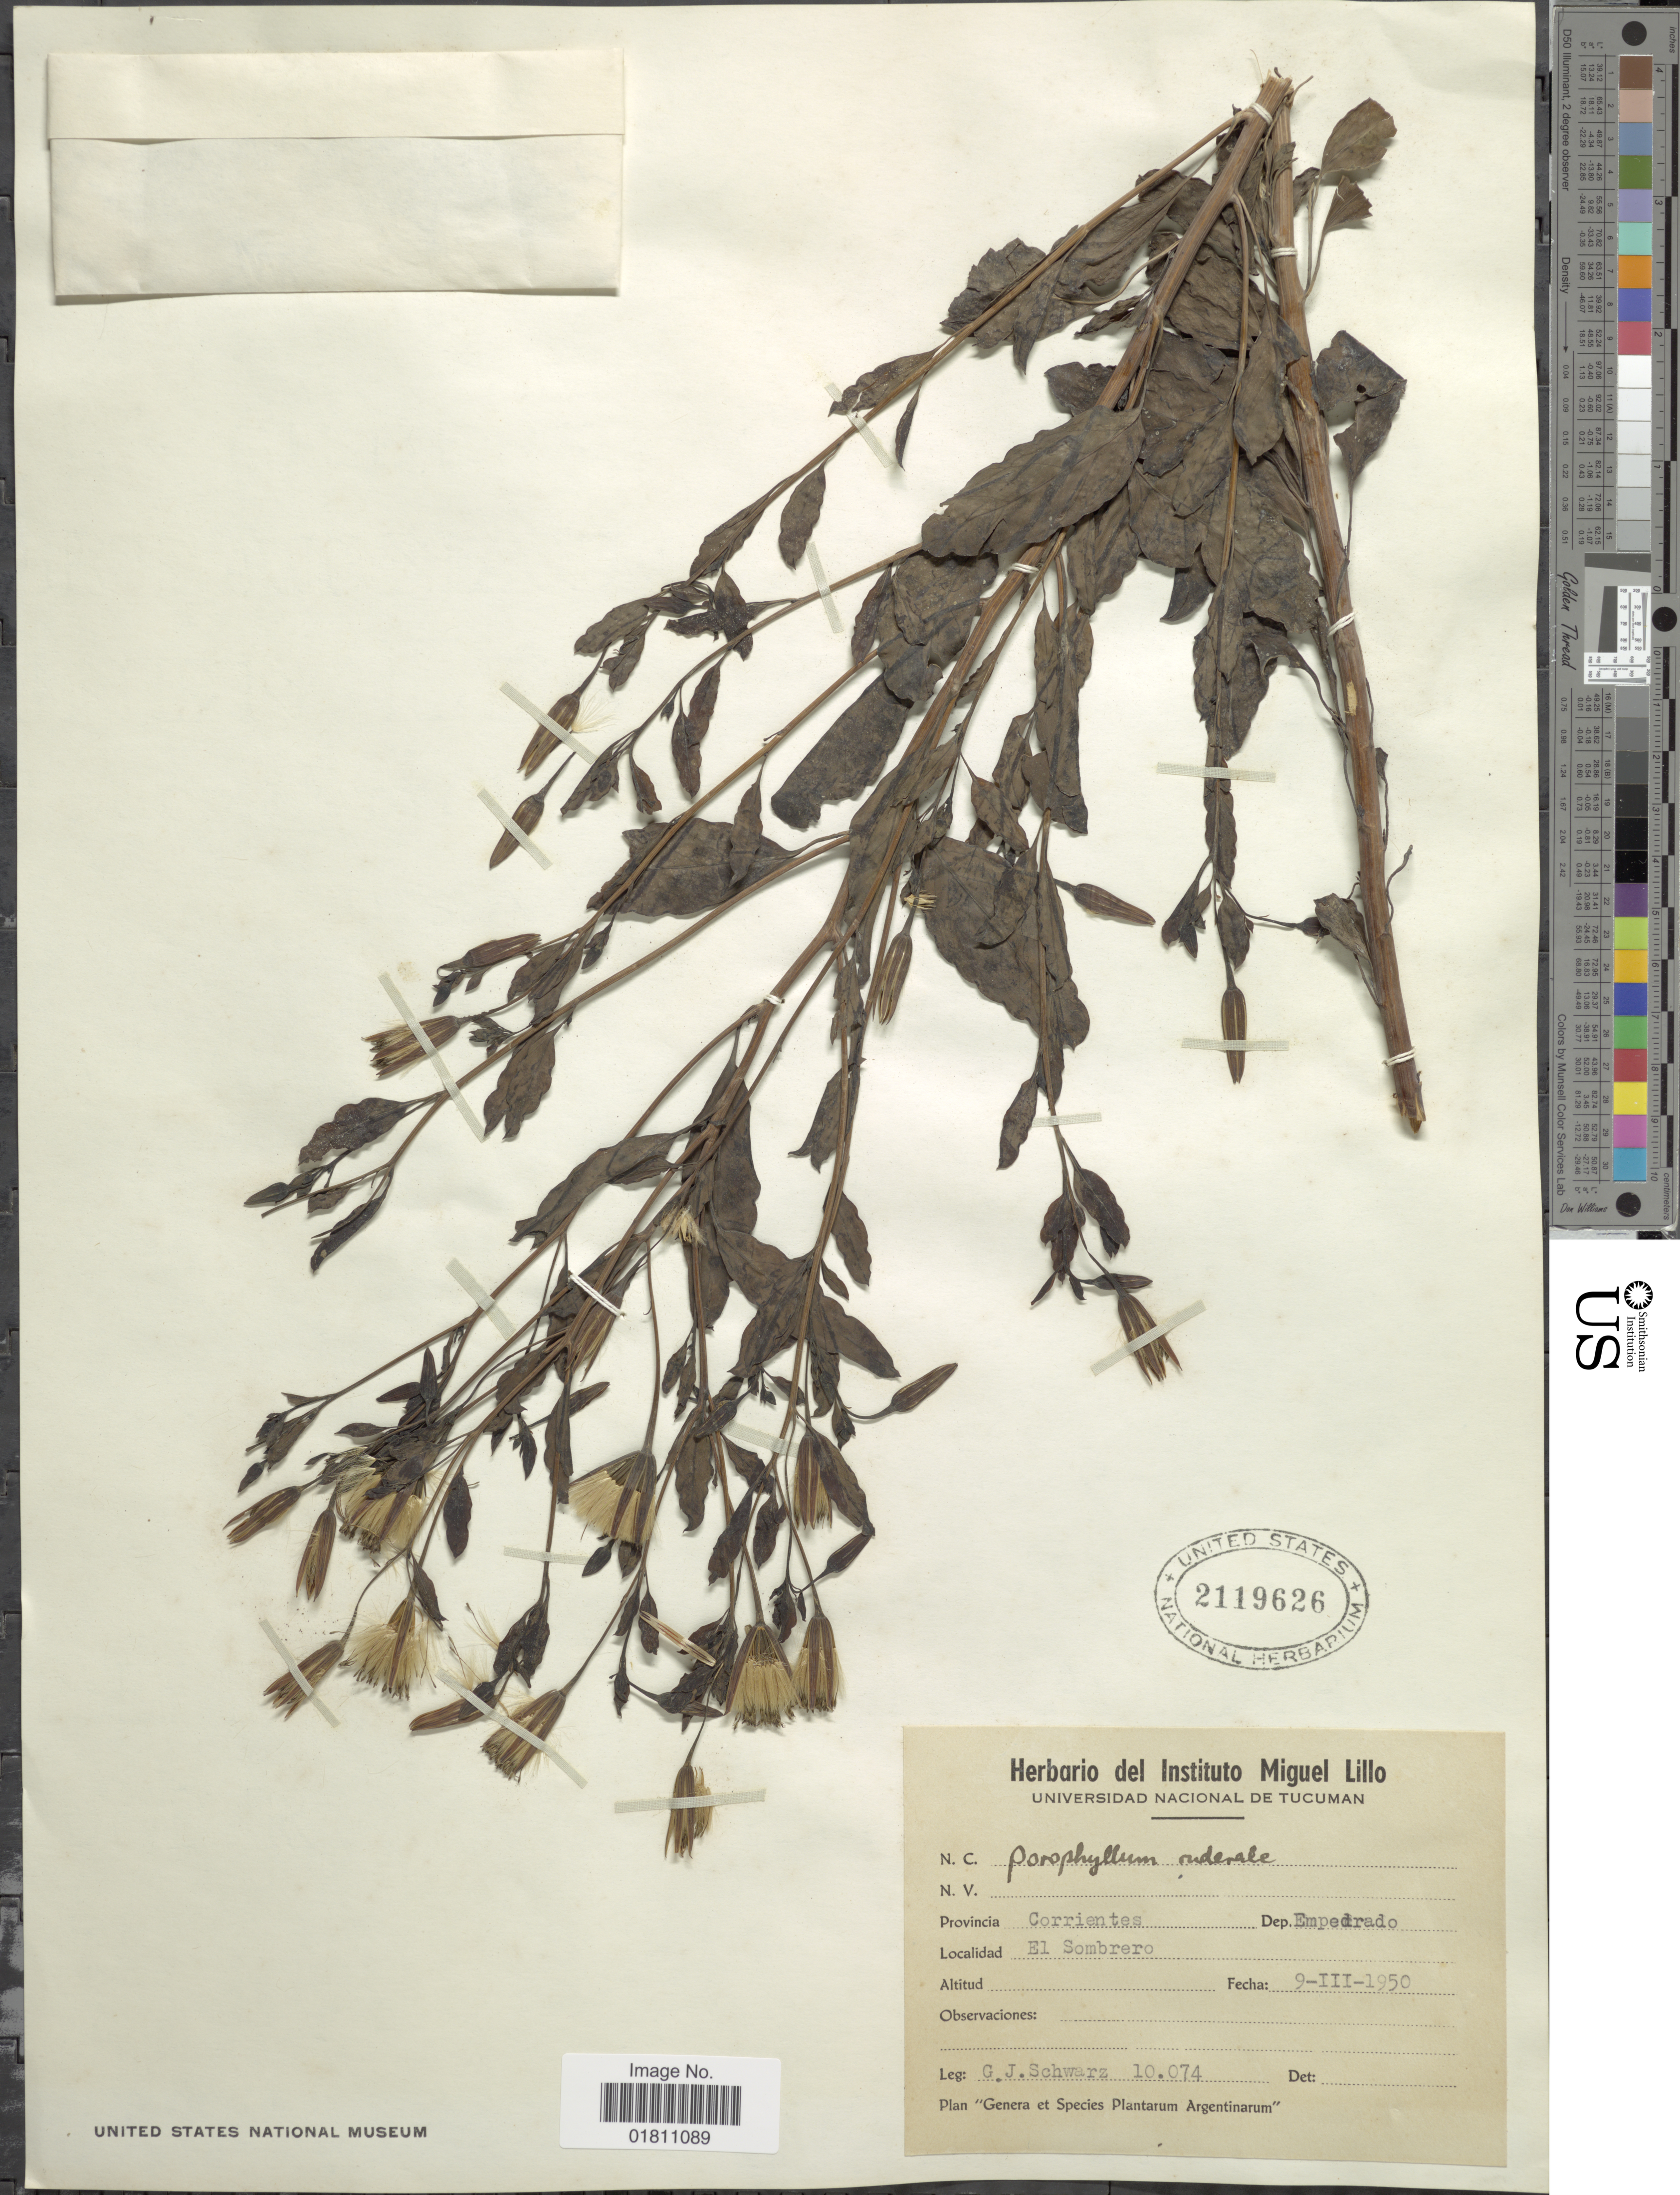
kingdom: Plantae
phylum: Tracheophyta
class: Magnoliopsida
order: Asterales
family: Asteraceae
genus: Porophyllum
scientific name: Porophyllum ruderale subsp. macrocephalum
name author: (DC.) R.R. Johnson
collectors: G. J. Schwarz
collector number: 10074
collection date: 1950-03-09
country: Argentina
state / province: Corrientes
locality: Dep Empedrado, El Sombero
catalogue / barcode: US 2119626